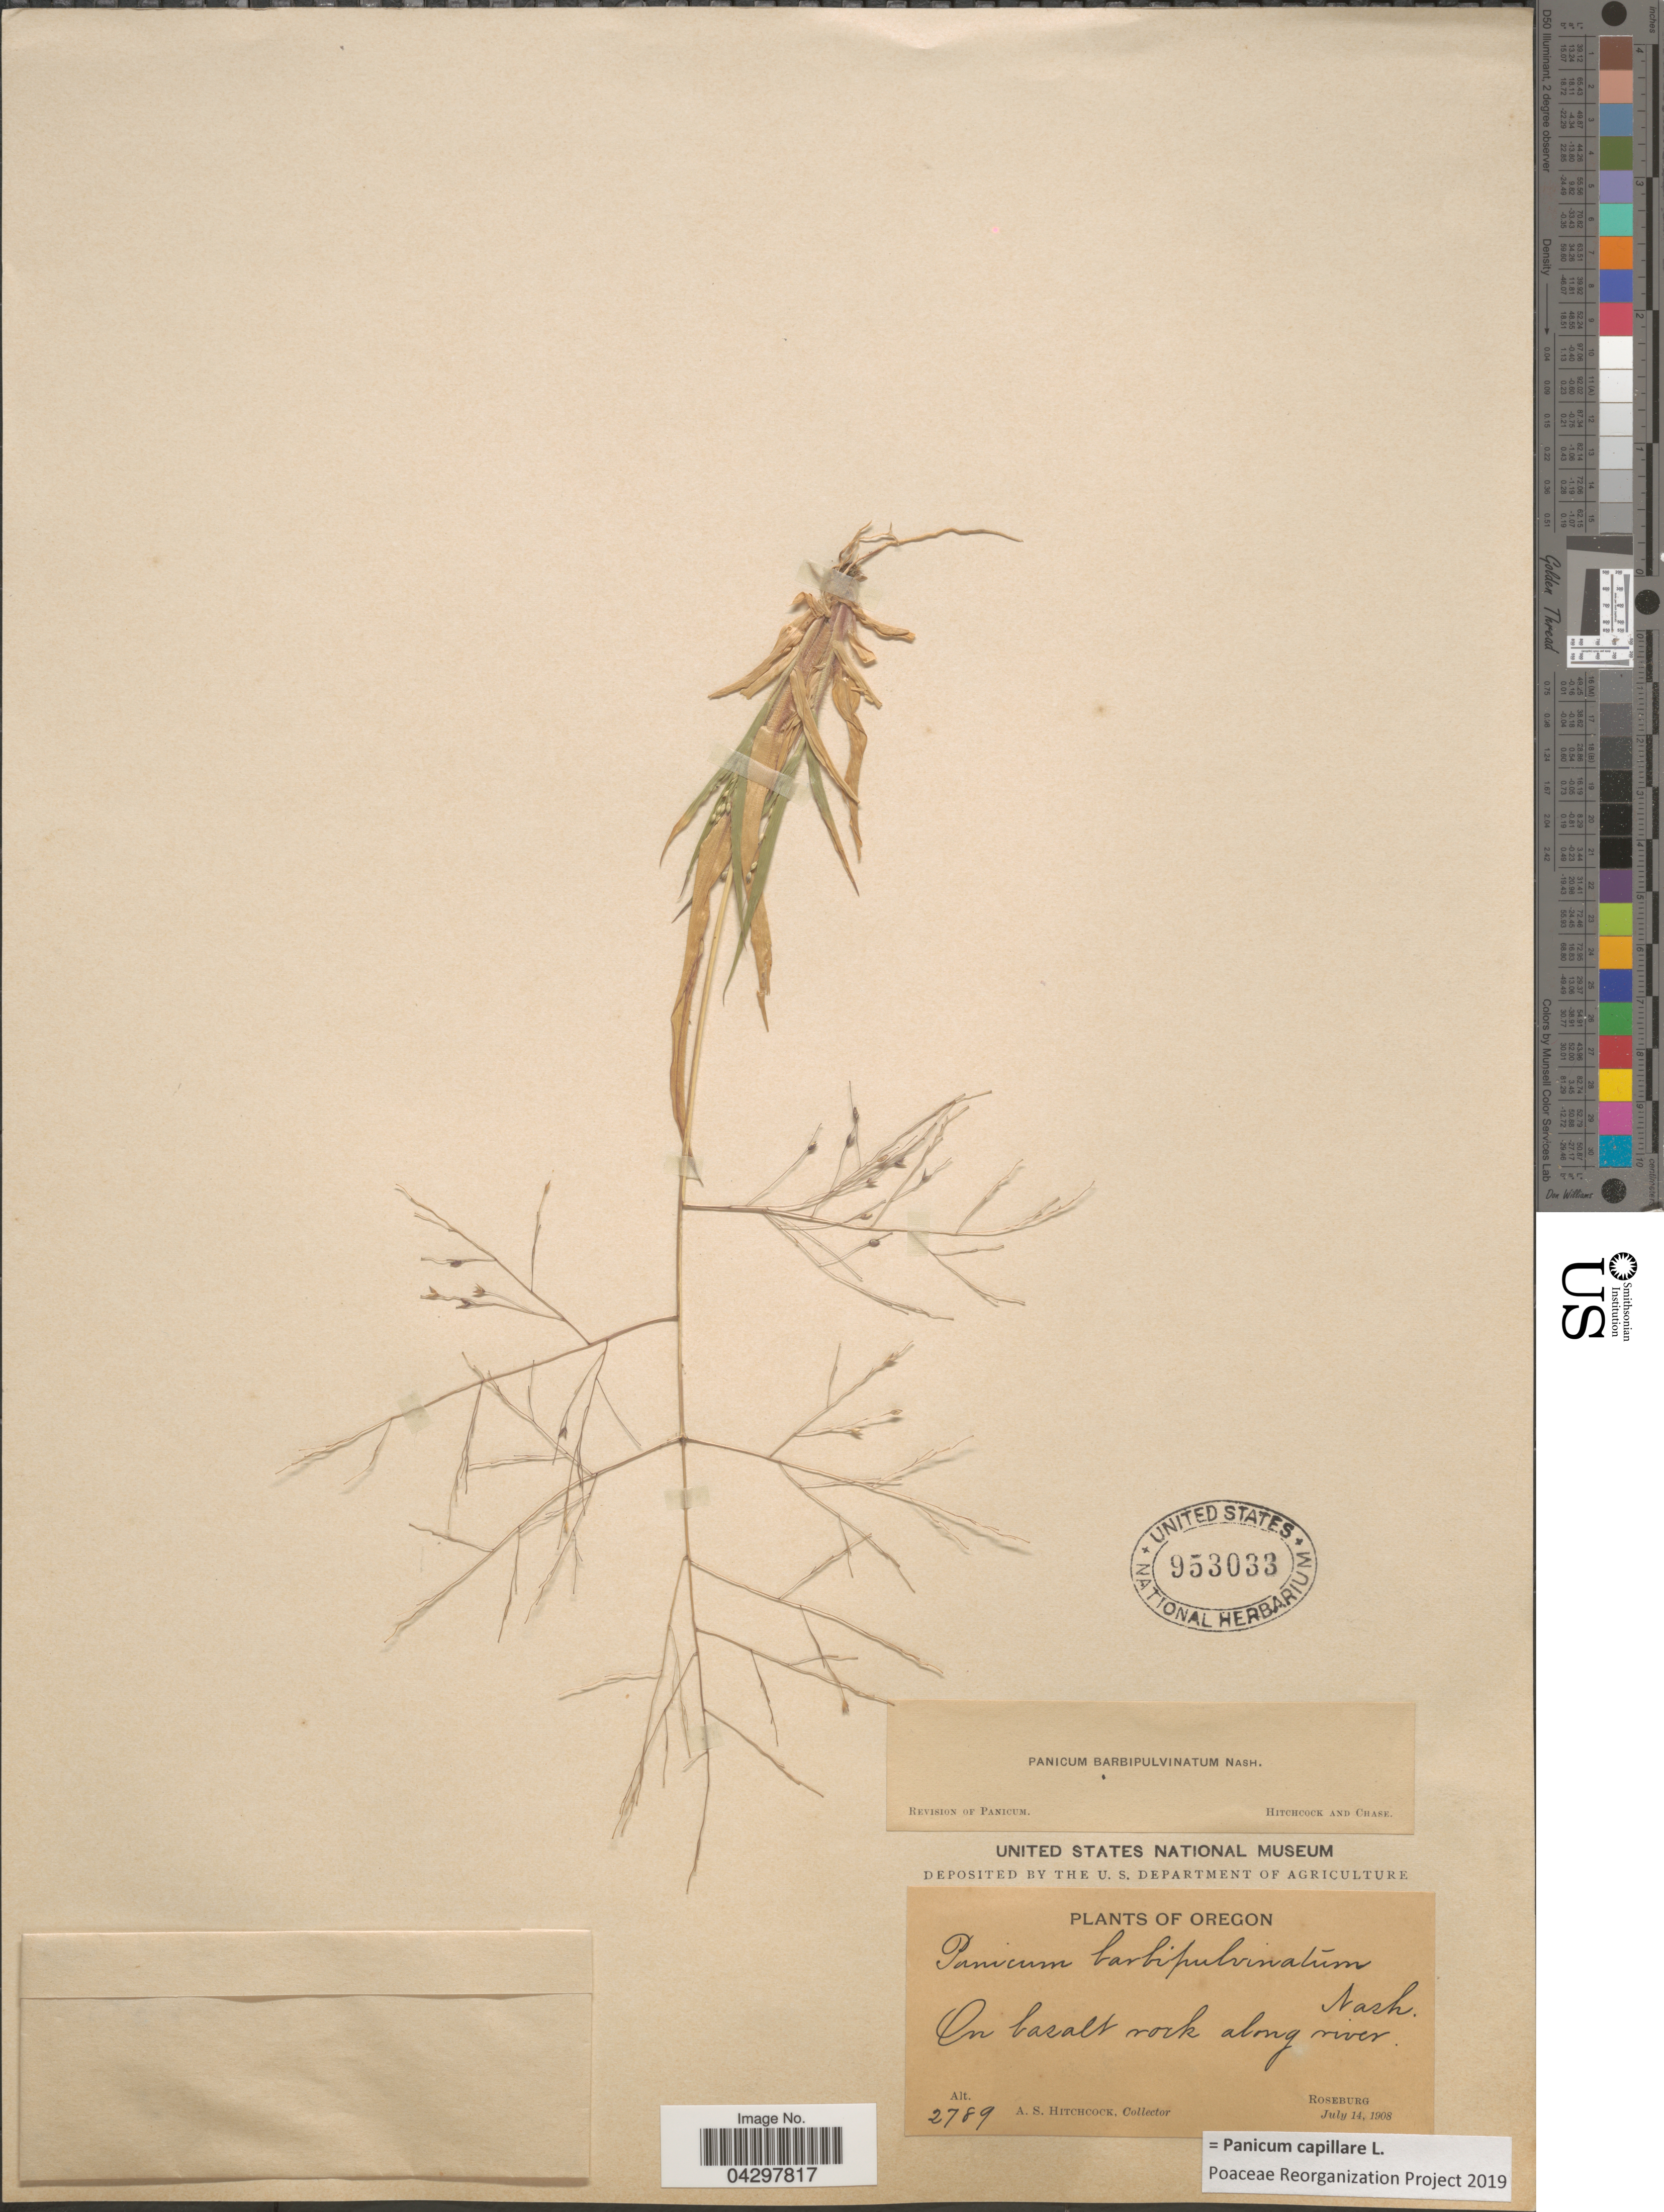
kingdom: Plantae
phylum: Tracheophyta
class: Liliopsida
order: Poales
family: Poaceae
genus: Panicum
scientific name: Panicum capillare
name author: L.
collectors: A. S. Hitchcock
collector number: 2789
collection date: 1908-07-14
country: United States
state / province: Oregon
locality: Roseburg.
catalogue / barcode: US 953033